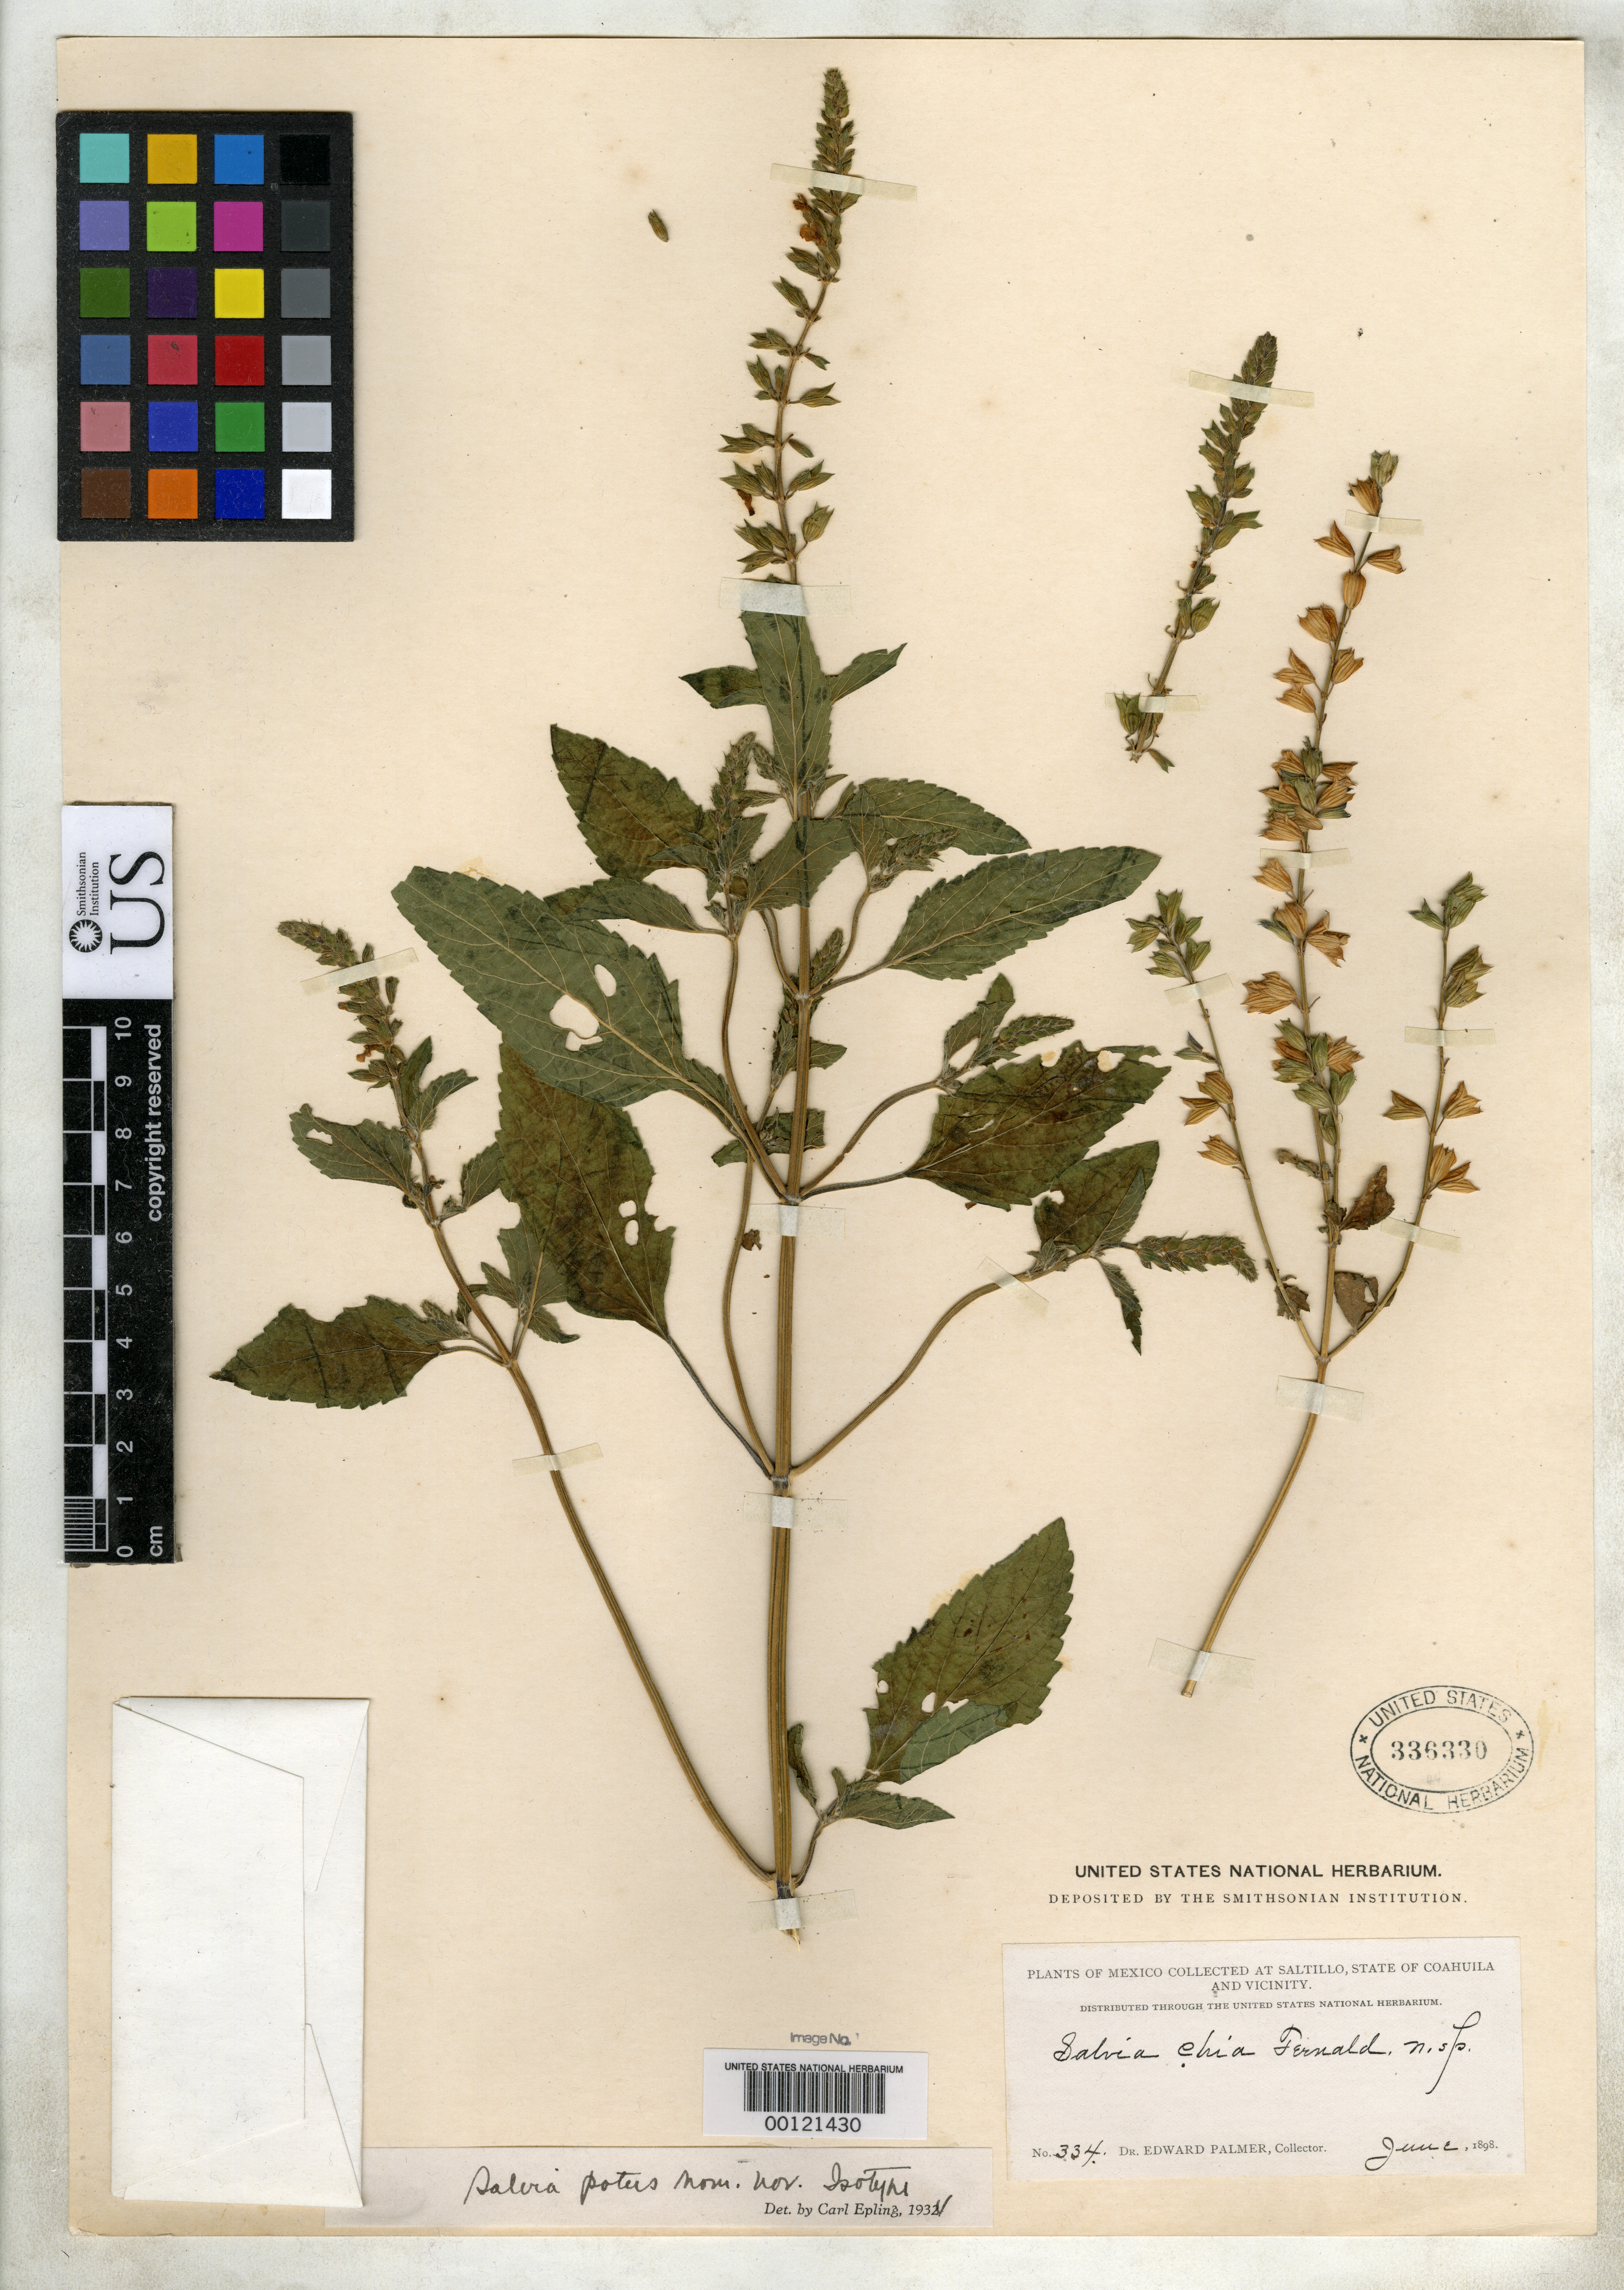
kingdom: Plantae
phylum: Tracheophyta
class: Magnoliopsida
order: Lamiales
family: Lamiaceae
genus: Salvia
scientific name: Salvia chia Fernald, nom. illeg.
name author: Fernald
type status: Isotype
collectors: E. Palmer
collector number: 334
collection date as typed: Jun 1898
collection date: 1898-06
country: Mexico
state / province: Coahuila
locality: Saltillo.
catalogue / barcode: US 336330